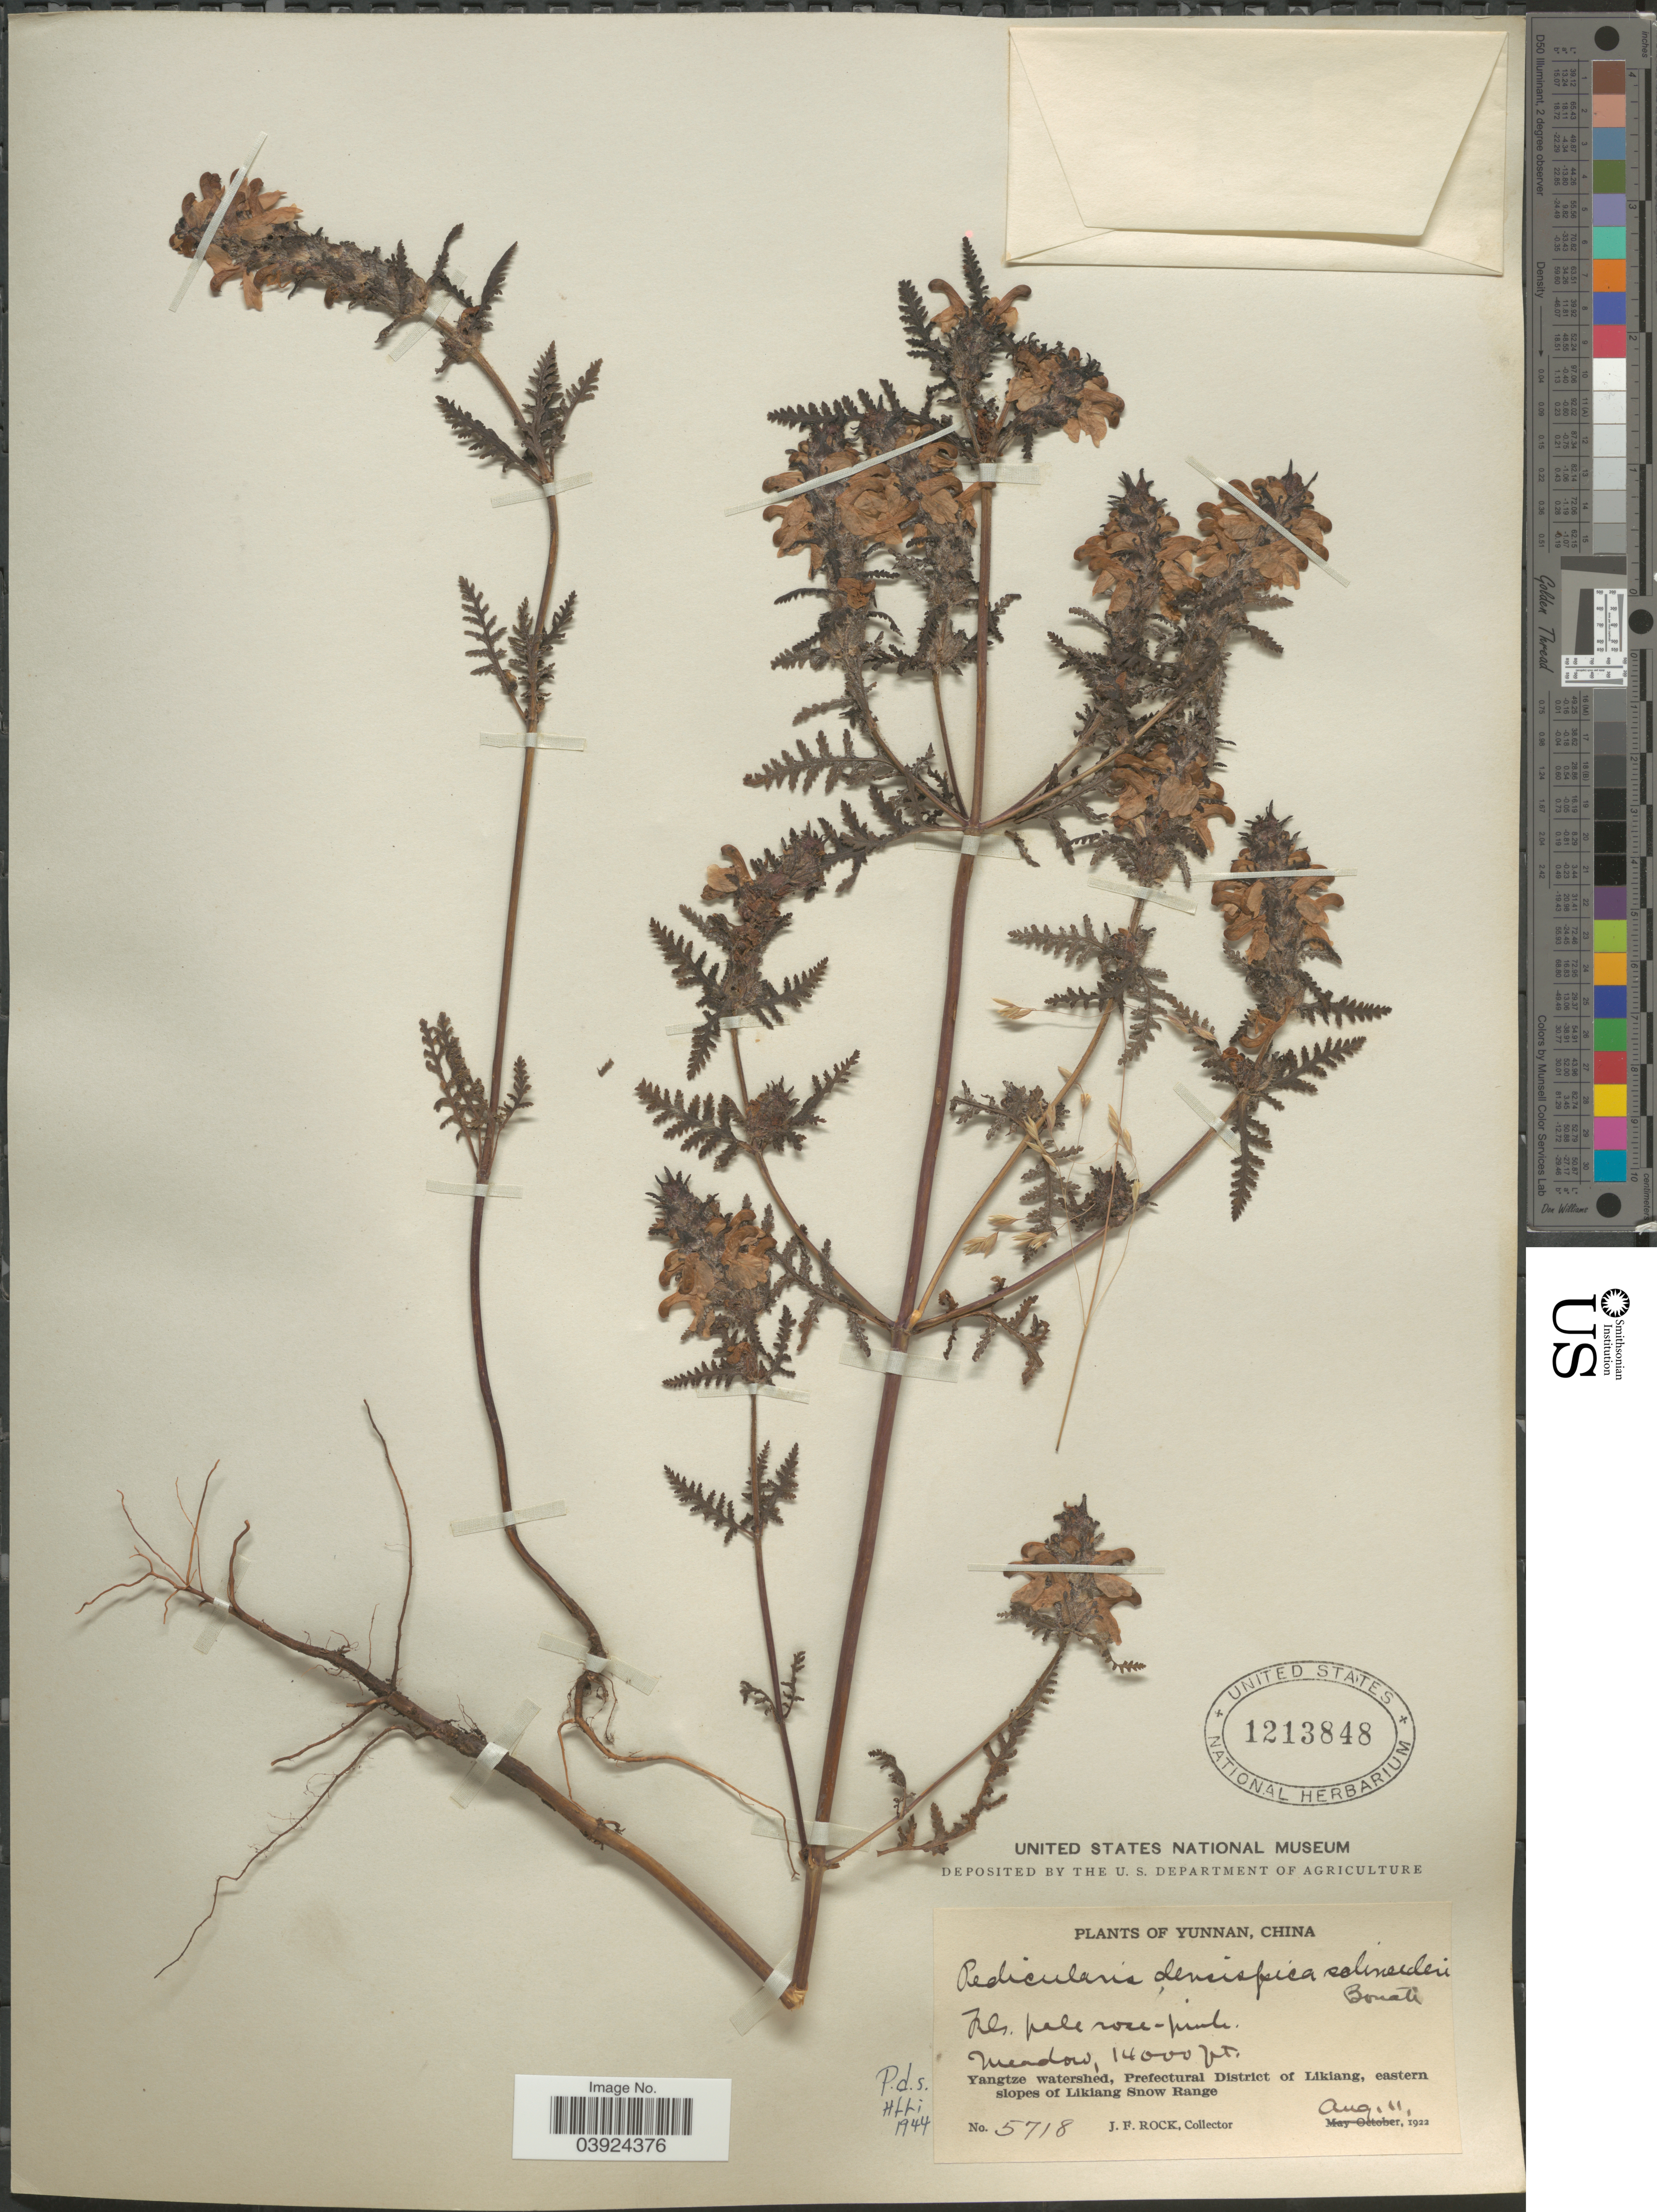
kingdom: Plantae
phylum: Tracheophyta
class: Magnoliopsida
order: Lamiales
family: Orobanchaceae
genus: Pedicularis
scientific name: Pedicularis densispica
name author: Franch. ex Maxim.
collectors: J. Rock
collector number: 5718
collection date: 1922-08-11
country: China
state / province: Yunnan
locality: Yangtze watershed, Prefectural District of Likiang, eastern slopes of Likiang Snow Range.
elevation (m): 4267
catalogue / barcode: US 1213848